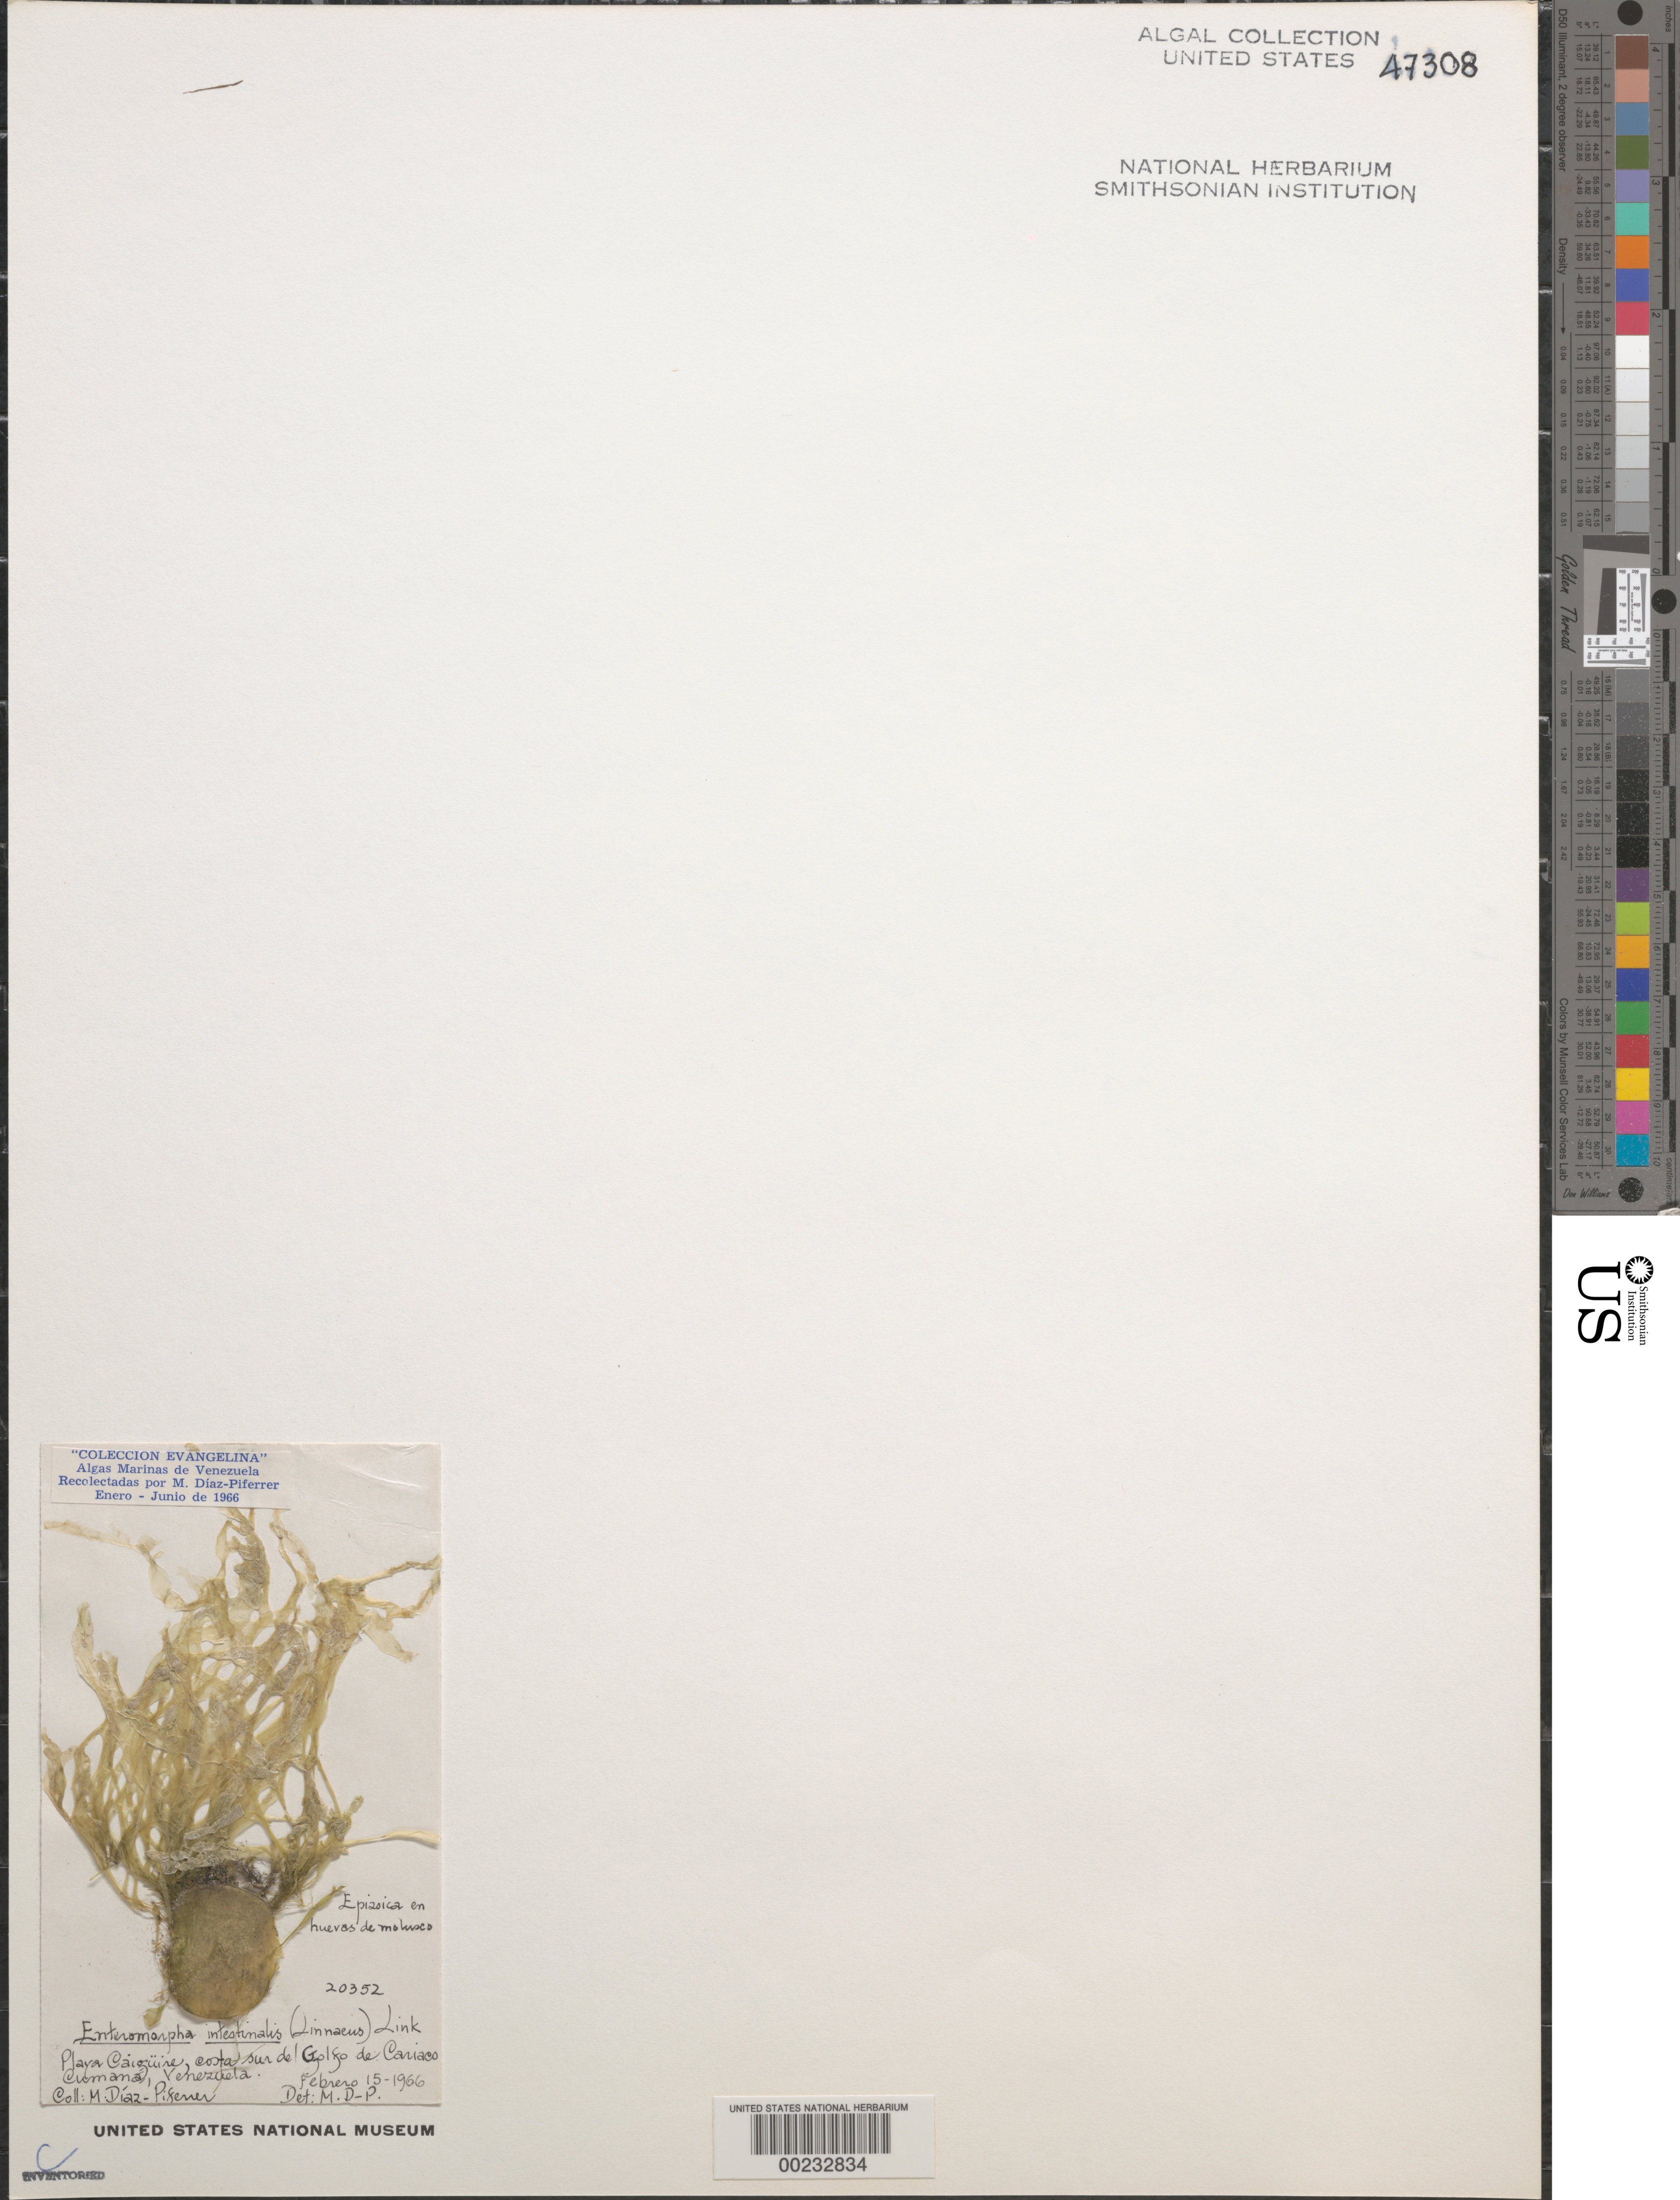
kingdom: Plantae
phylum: Chlorophyta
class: Ulvophyceae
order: Ulvales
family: Ulvaceae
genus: Ulva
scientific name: Ulva intestinalis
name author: L.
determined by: Algae name updating Project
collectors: M. Diaz-Piferrer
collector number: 20352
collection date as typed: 15 Feb 1966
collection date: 1966-02-15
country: Venezuela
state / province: Sucre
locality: Playa Caiguire, Golfo de Cariaco, Cumana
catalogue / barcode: US 47308